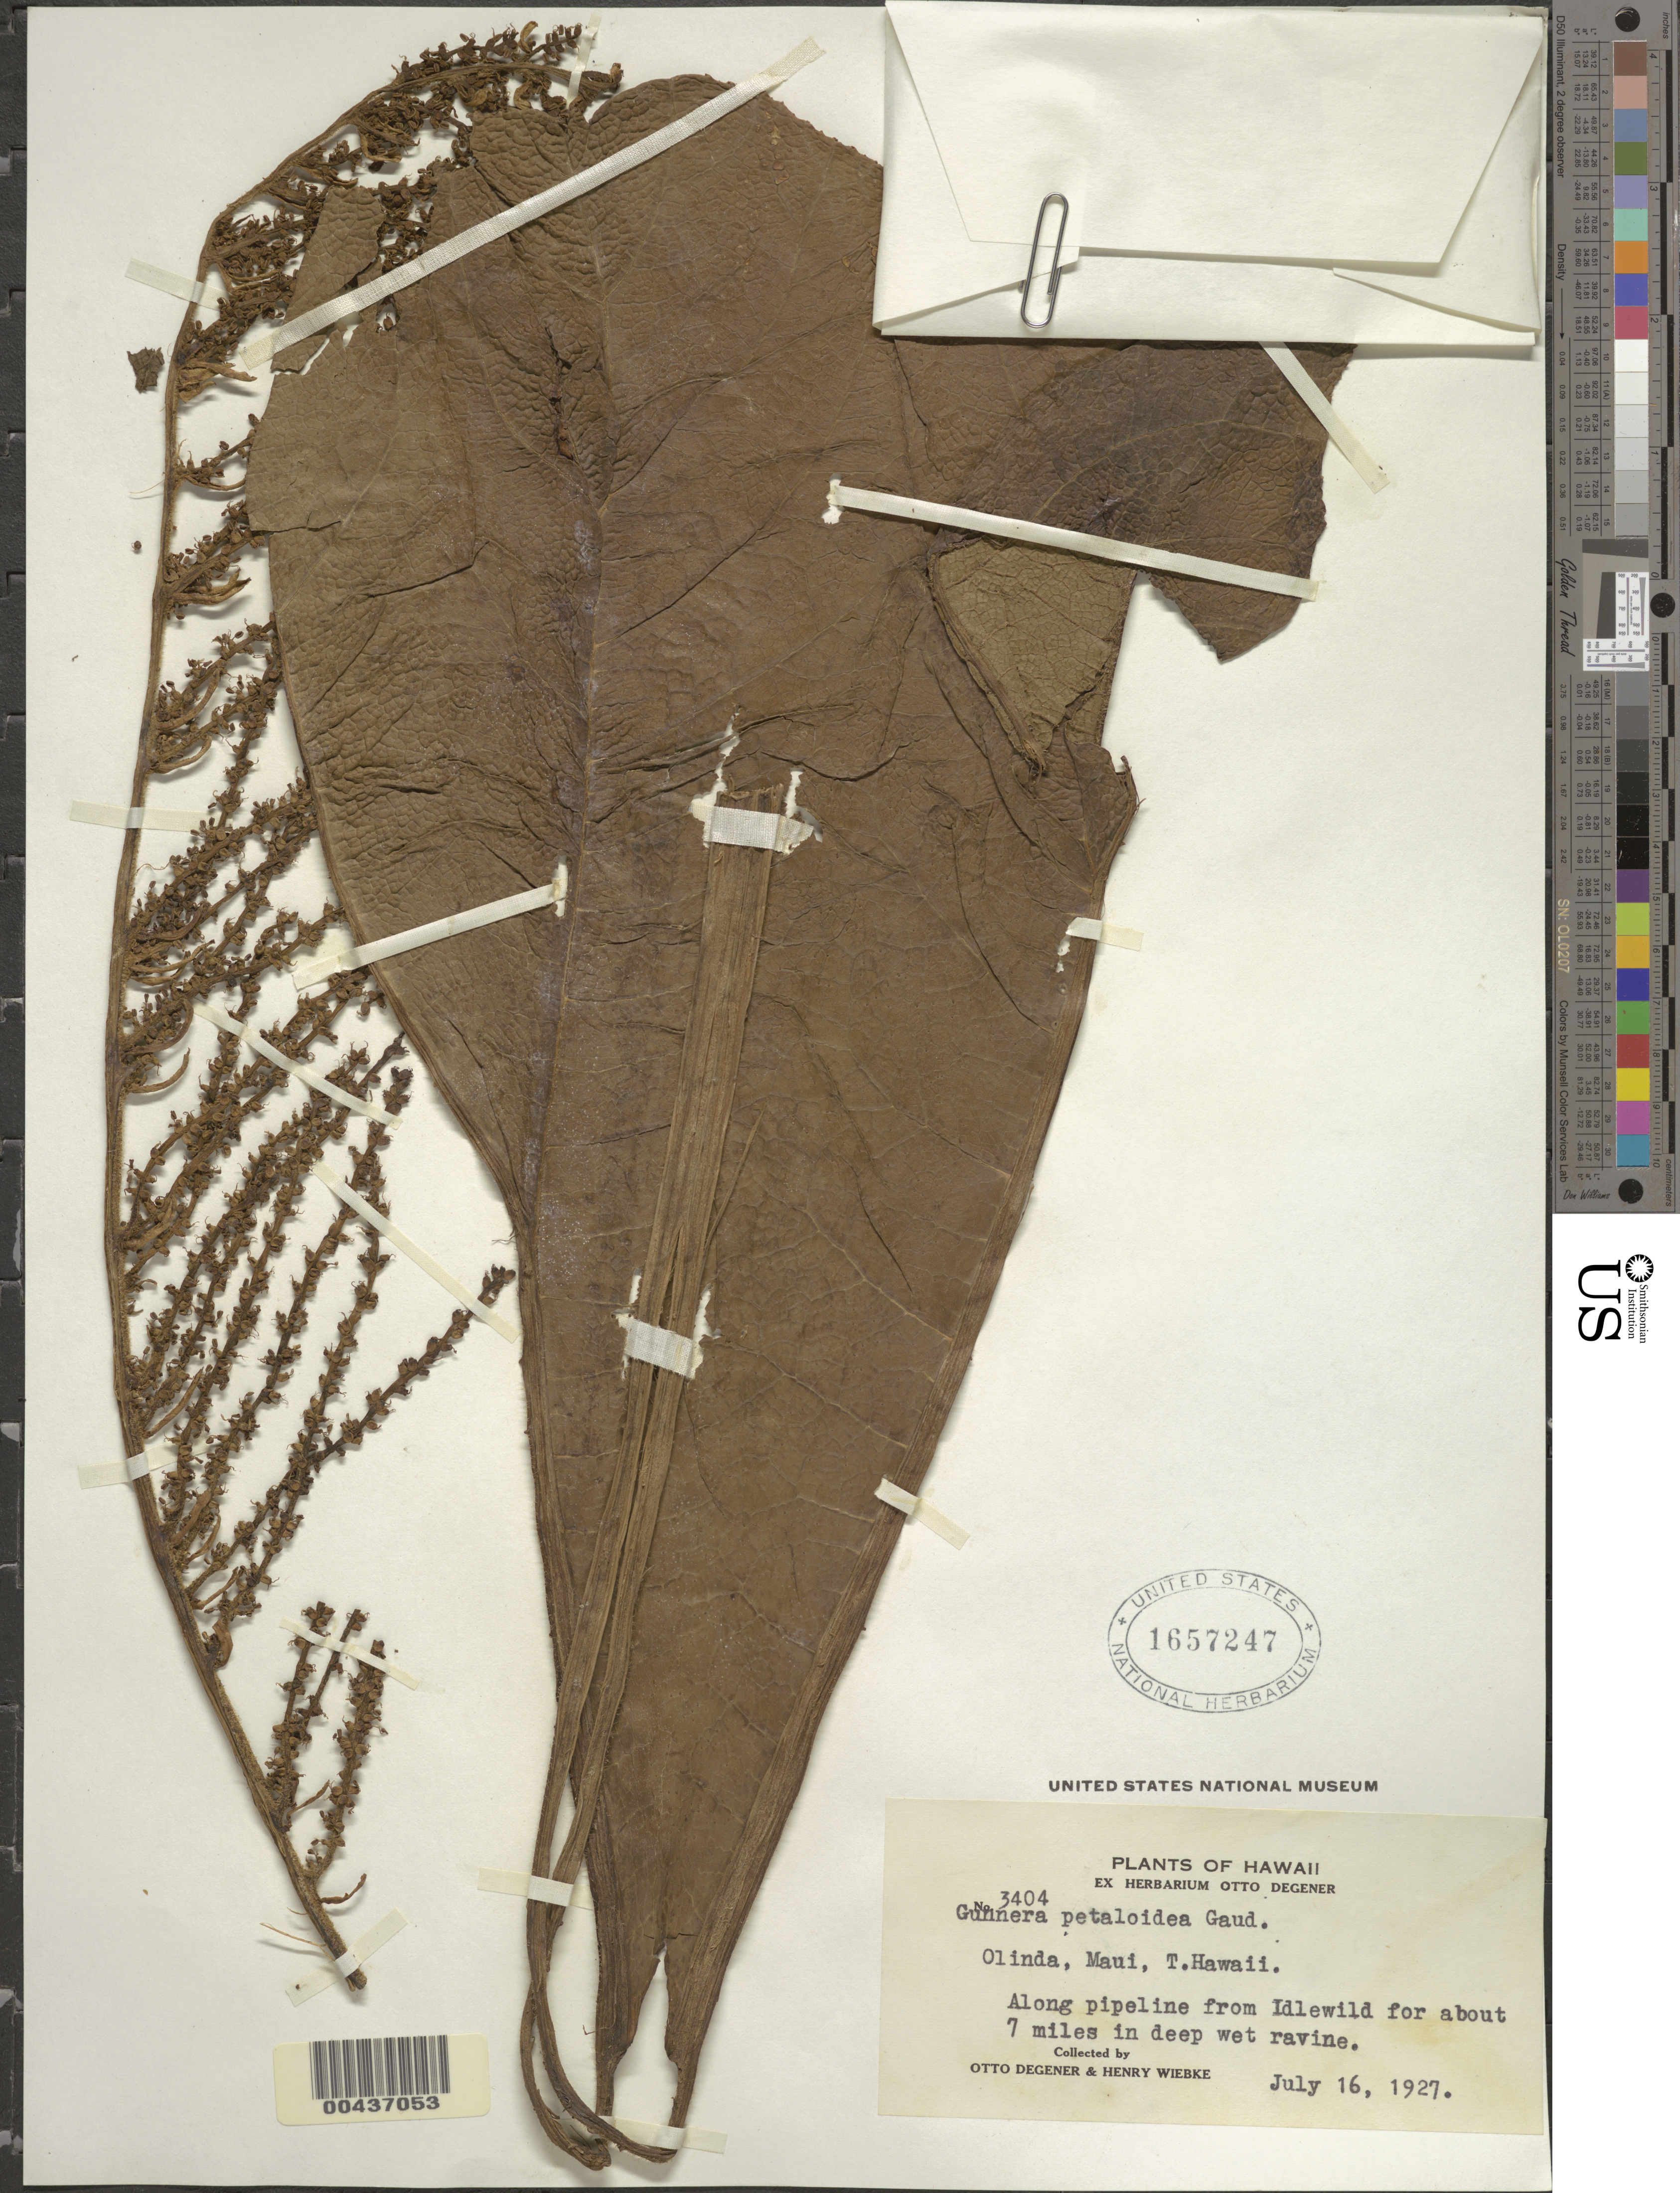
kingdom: Plantae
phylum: Tracheophyta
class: Magnoliopsida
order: Gunnerales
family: Gunneraceae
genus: Gunnera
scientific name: Gunnera petaloidea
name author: Gaudich.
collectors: O. Degener & H. Wiebke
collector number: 3404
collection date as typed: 16 Jul 1927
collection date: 1927-07-16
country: United States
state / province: Hawaii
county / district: Maui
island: Maui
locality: Olinda, along pipeline from Idlewood for about 7 miles in ravine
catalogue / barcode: US 1657247